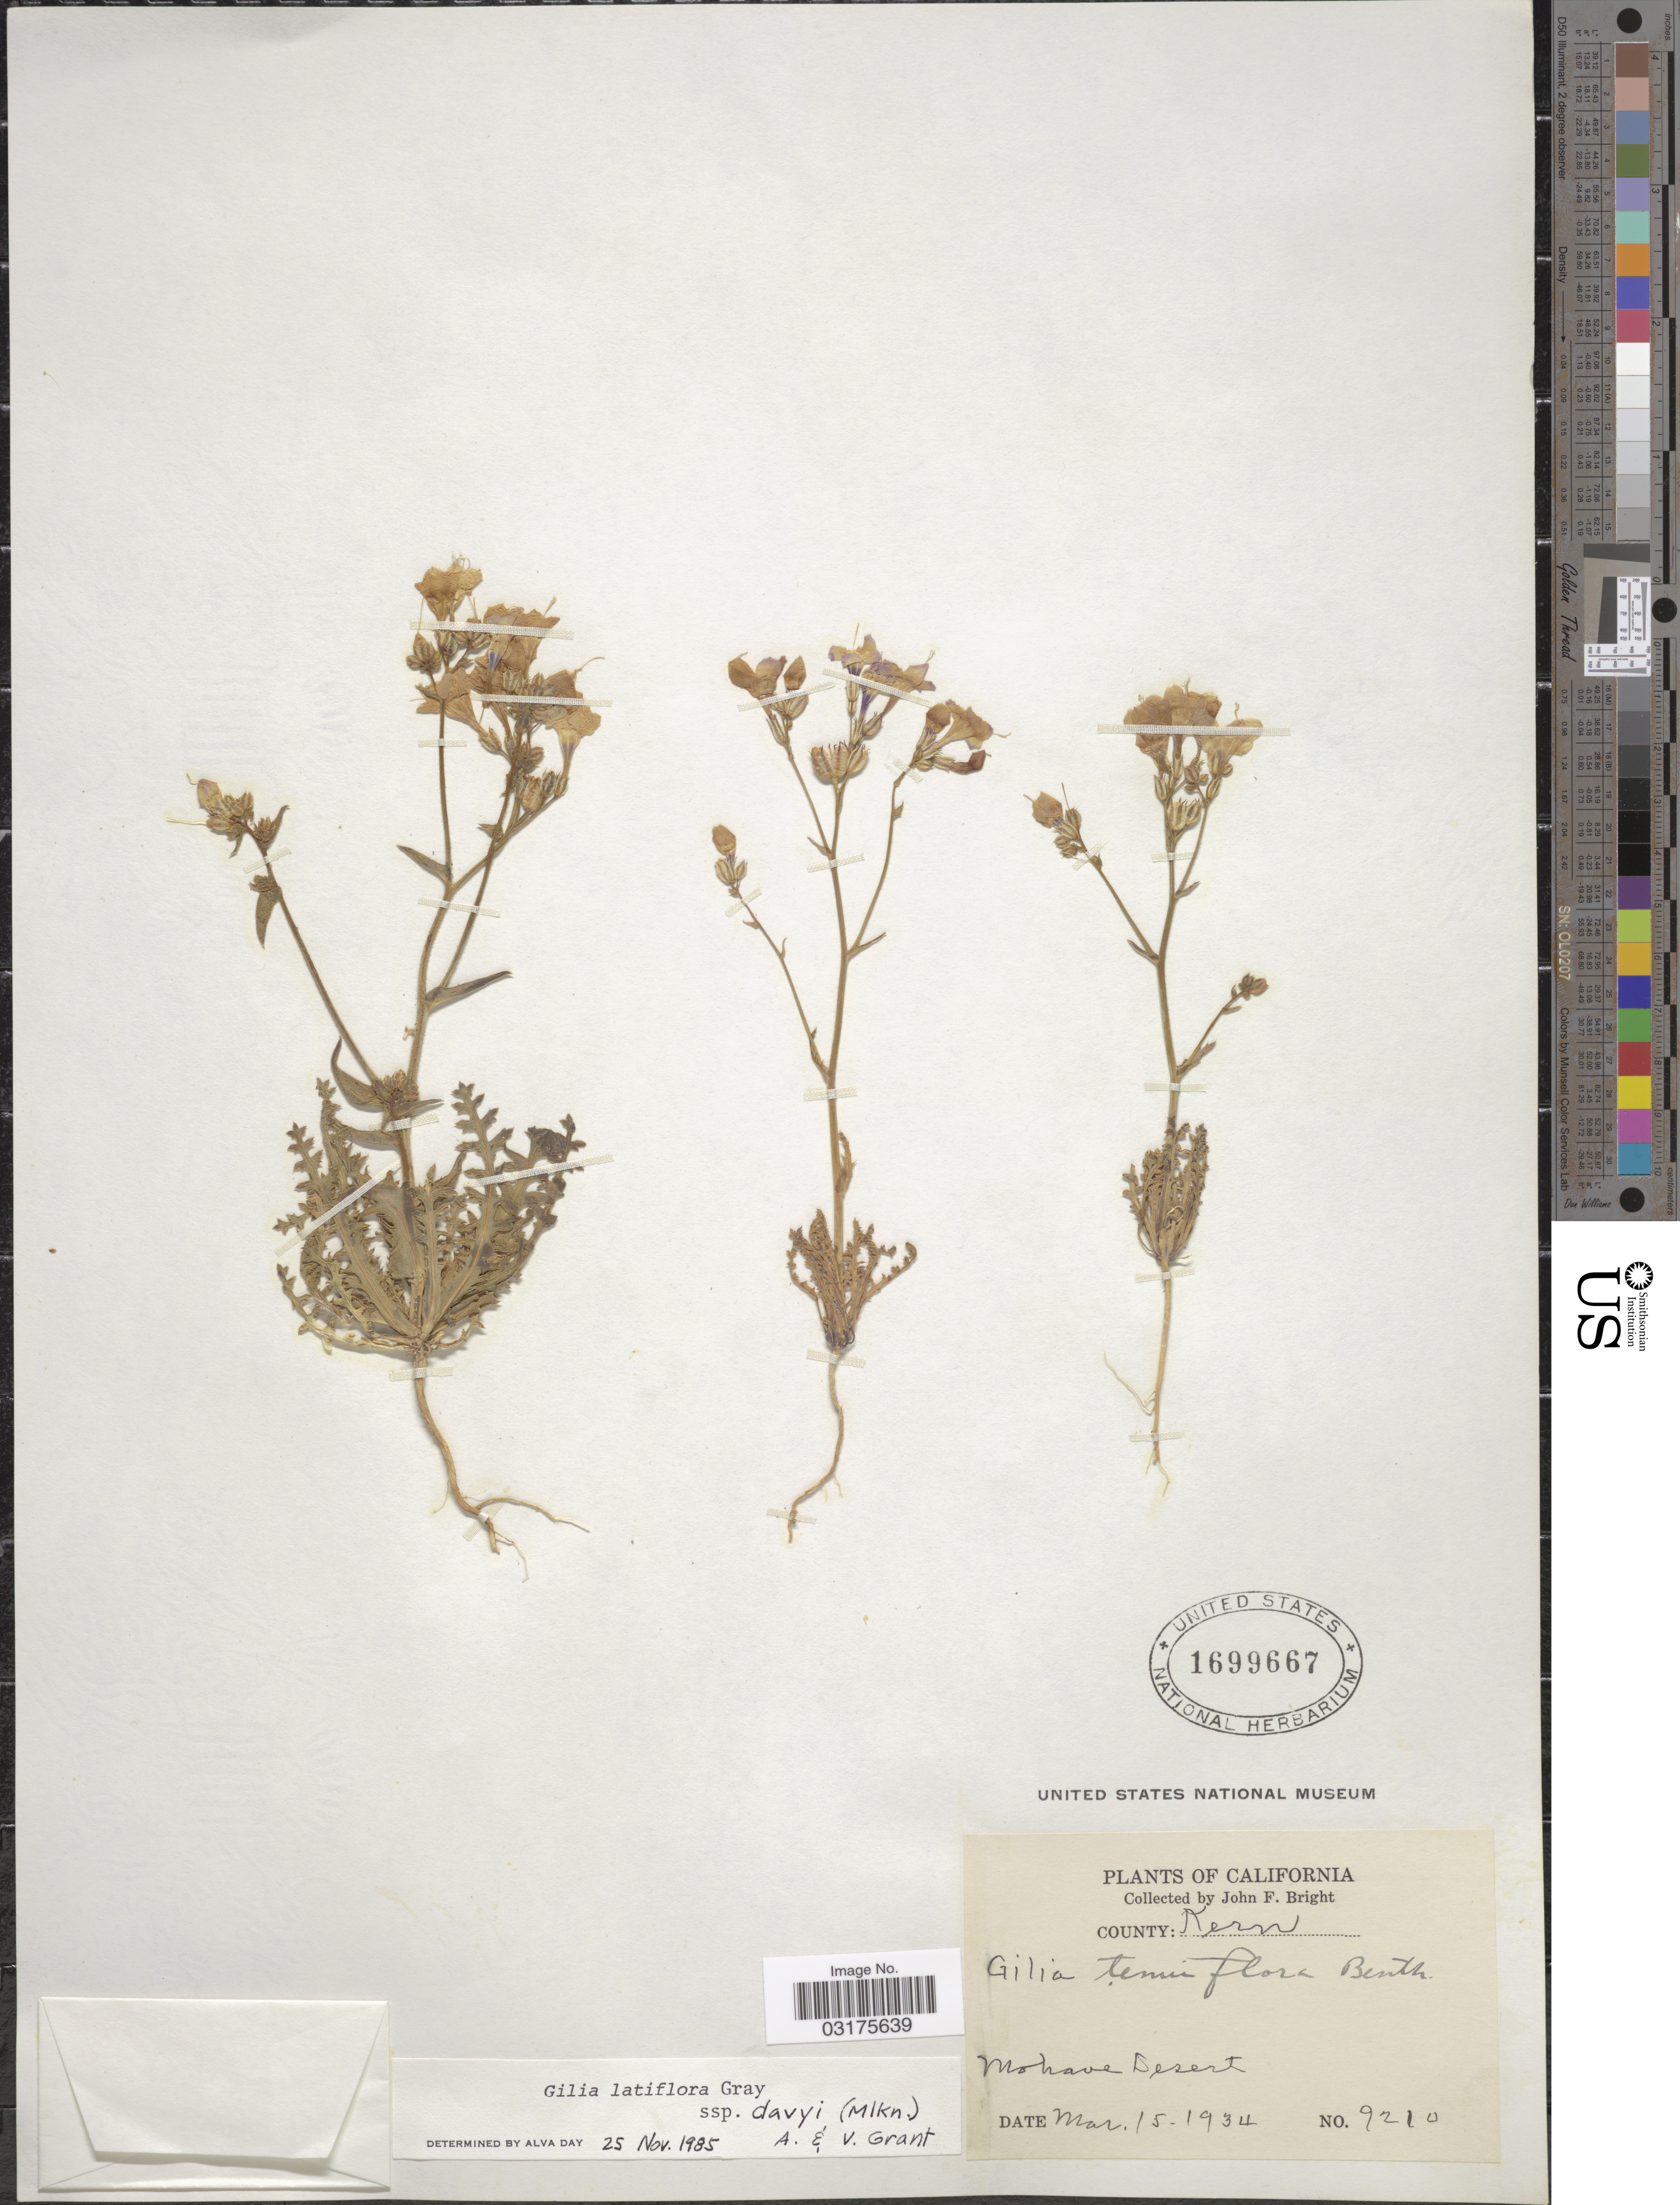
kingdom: Plantae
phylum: Tracheophyta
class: Magnoliopsida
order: Ericales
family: Polemoniaceae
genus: Gilia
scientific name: Gilia latiflora subsp. davyi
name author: (Milliken) A.D. Grant & V.E. Grant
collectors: J. Bright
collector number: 9210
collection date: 1934-03-15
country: United States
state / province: California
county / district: Kern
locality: County: Kern, Mohave Desert.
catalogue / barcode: US 1699667